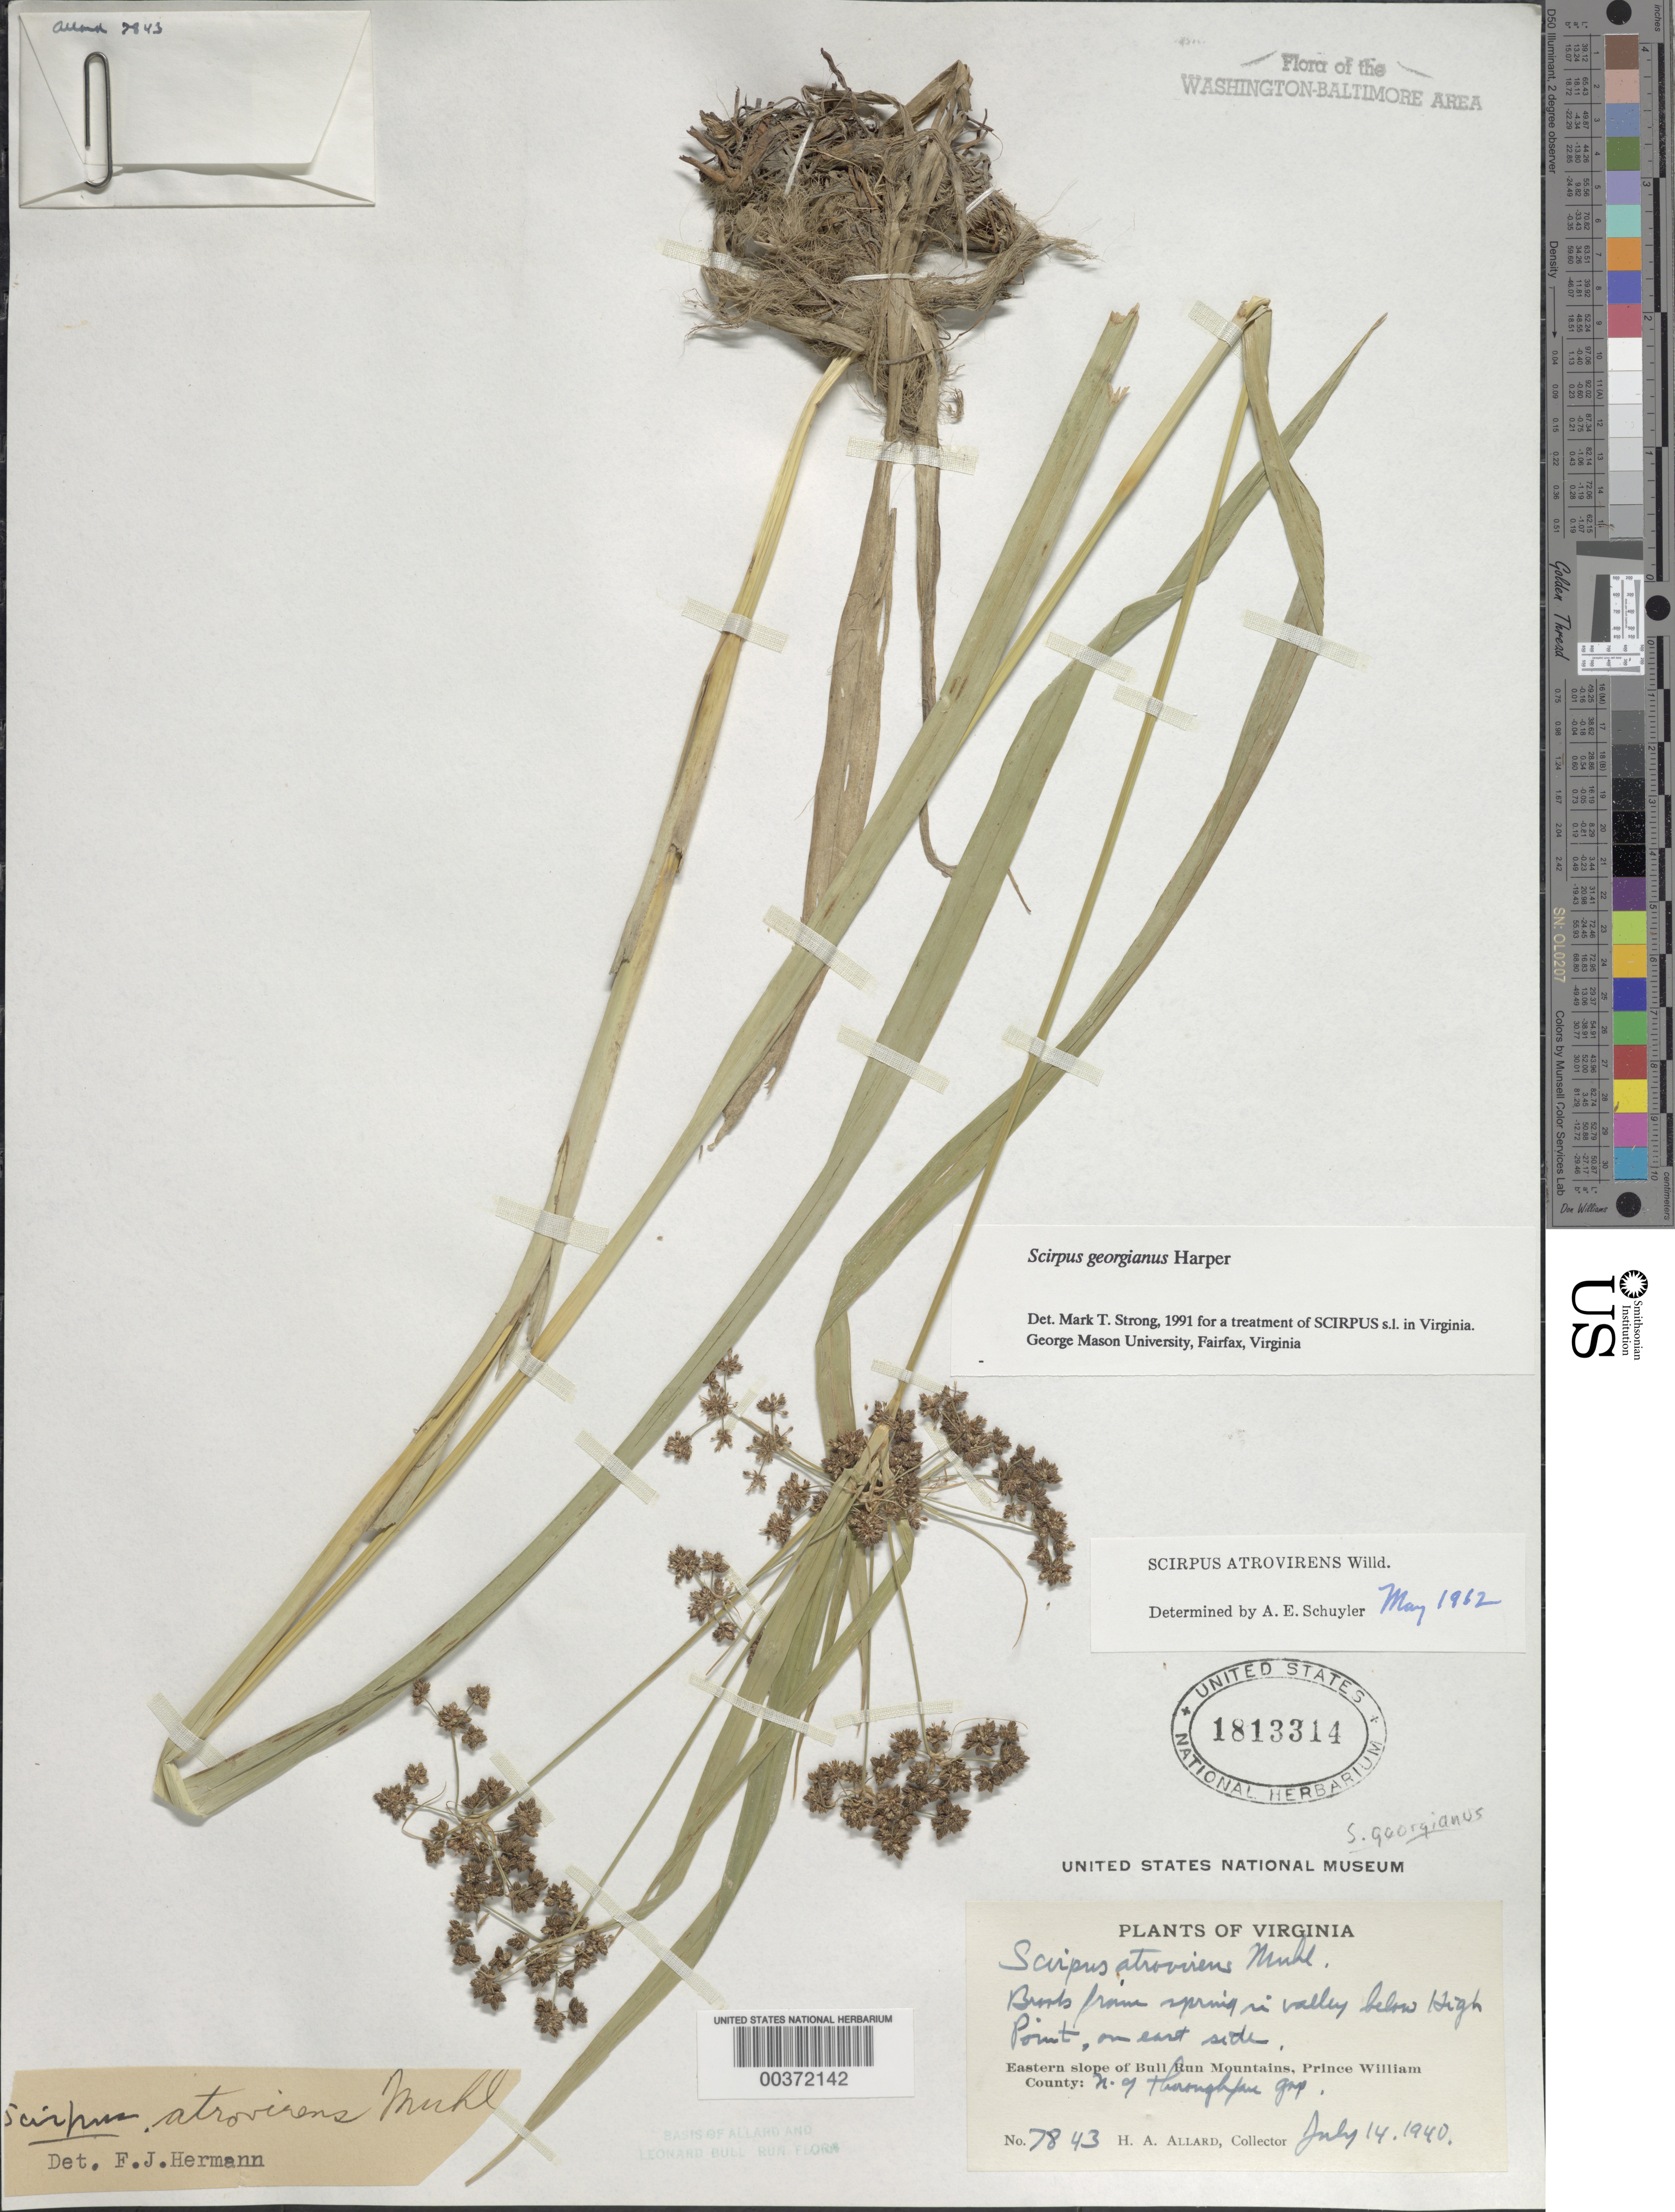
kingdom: Plantae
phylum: Tracheophyta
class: Liliopsida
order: Poales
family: Cyperaceae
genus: Scirpus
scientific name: Scirpus atrovirens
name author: Willd.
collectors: H. A. Allard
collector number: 7843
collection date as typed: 14 Jul 1940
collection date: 1940-07-14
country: United States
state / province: Virginia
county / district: Prince William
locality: Below High Point, north of Thorofare Gap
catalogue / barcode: US 1813314